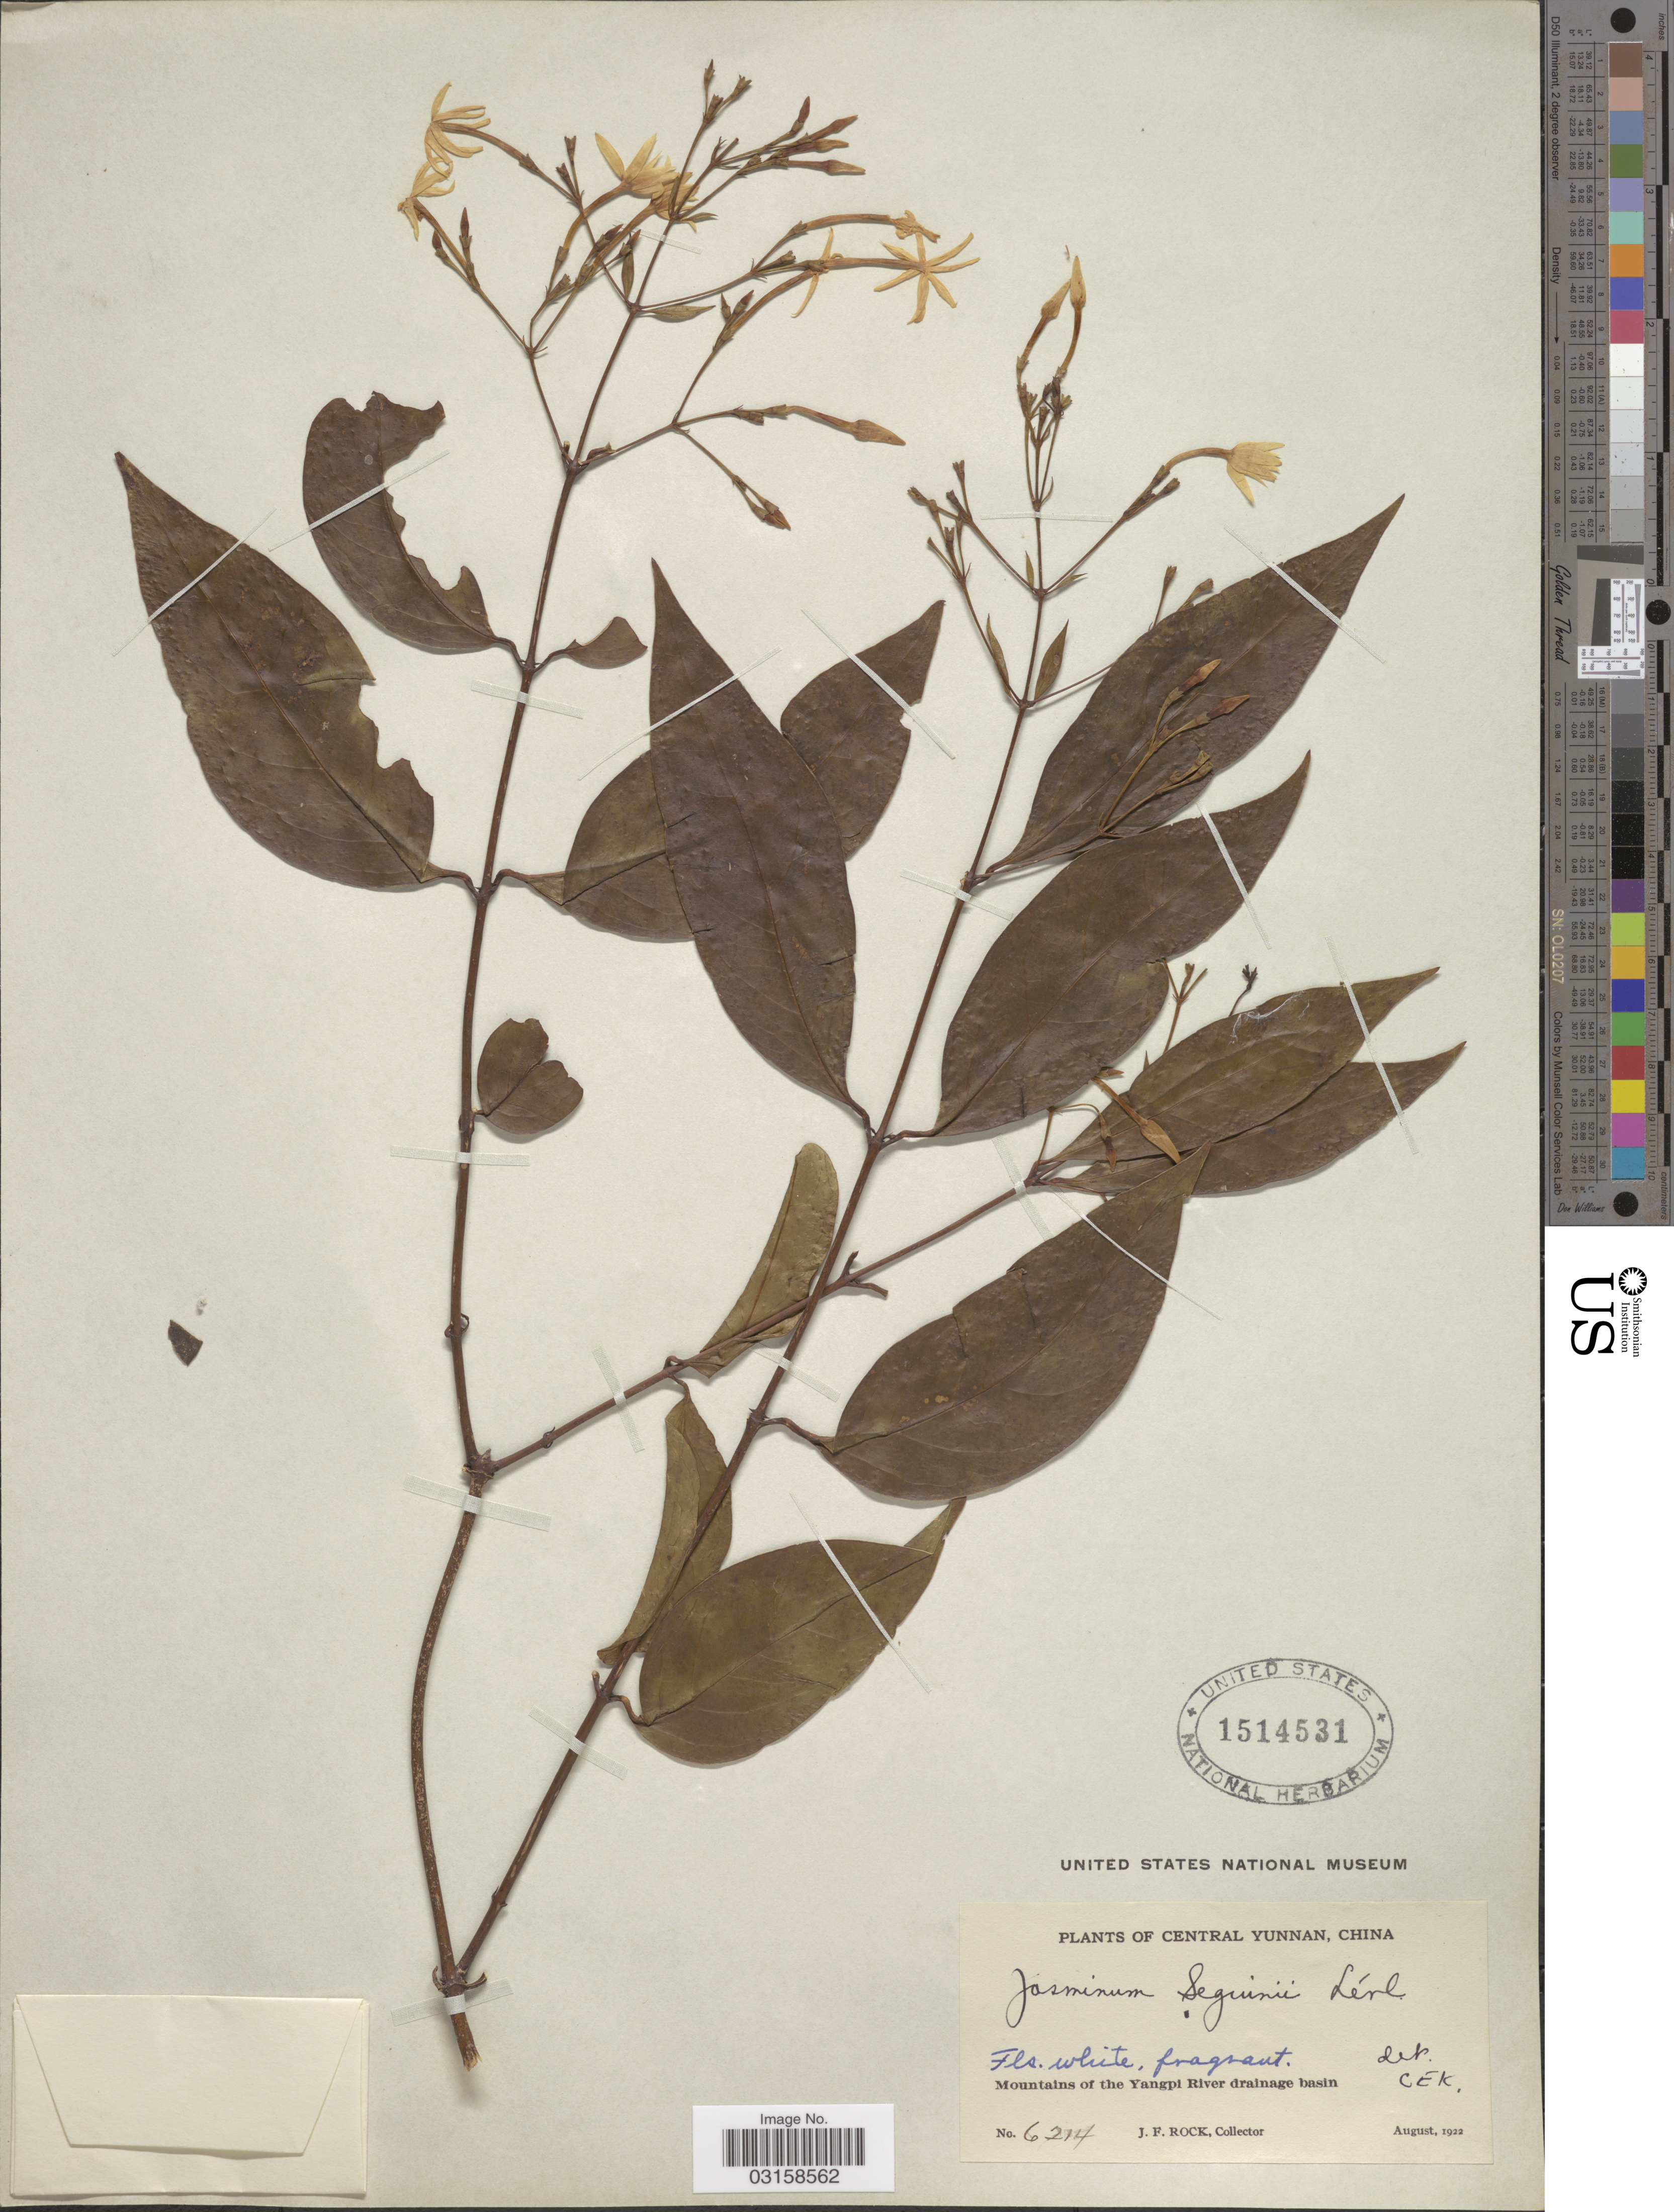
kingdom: Plantae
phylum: Tracheophyta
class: Magnoliopsida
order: Lamiales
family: Oleaceae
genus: Jasminum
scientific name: Jasminum seguinii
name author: H. Lév.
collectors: J. Rock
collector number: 6214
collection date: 1922-08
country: China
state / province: Yunnan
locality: Central Yunnan. Mountains of the Yangpi River drainage basin.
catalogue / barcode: US 1514531